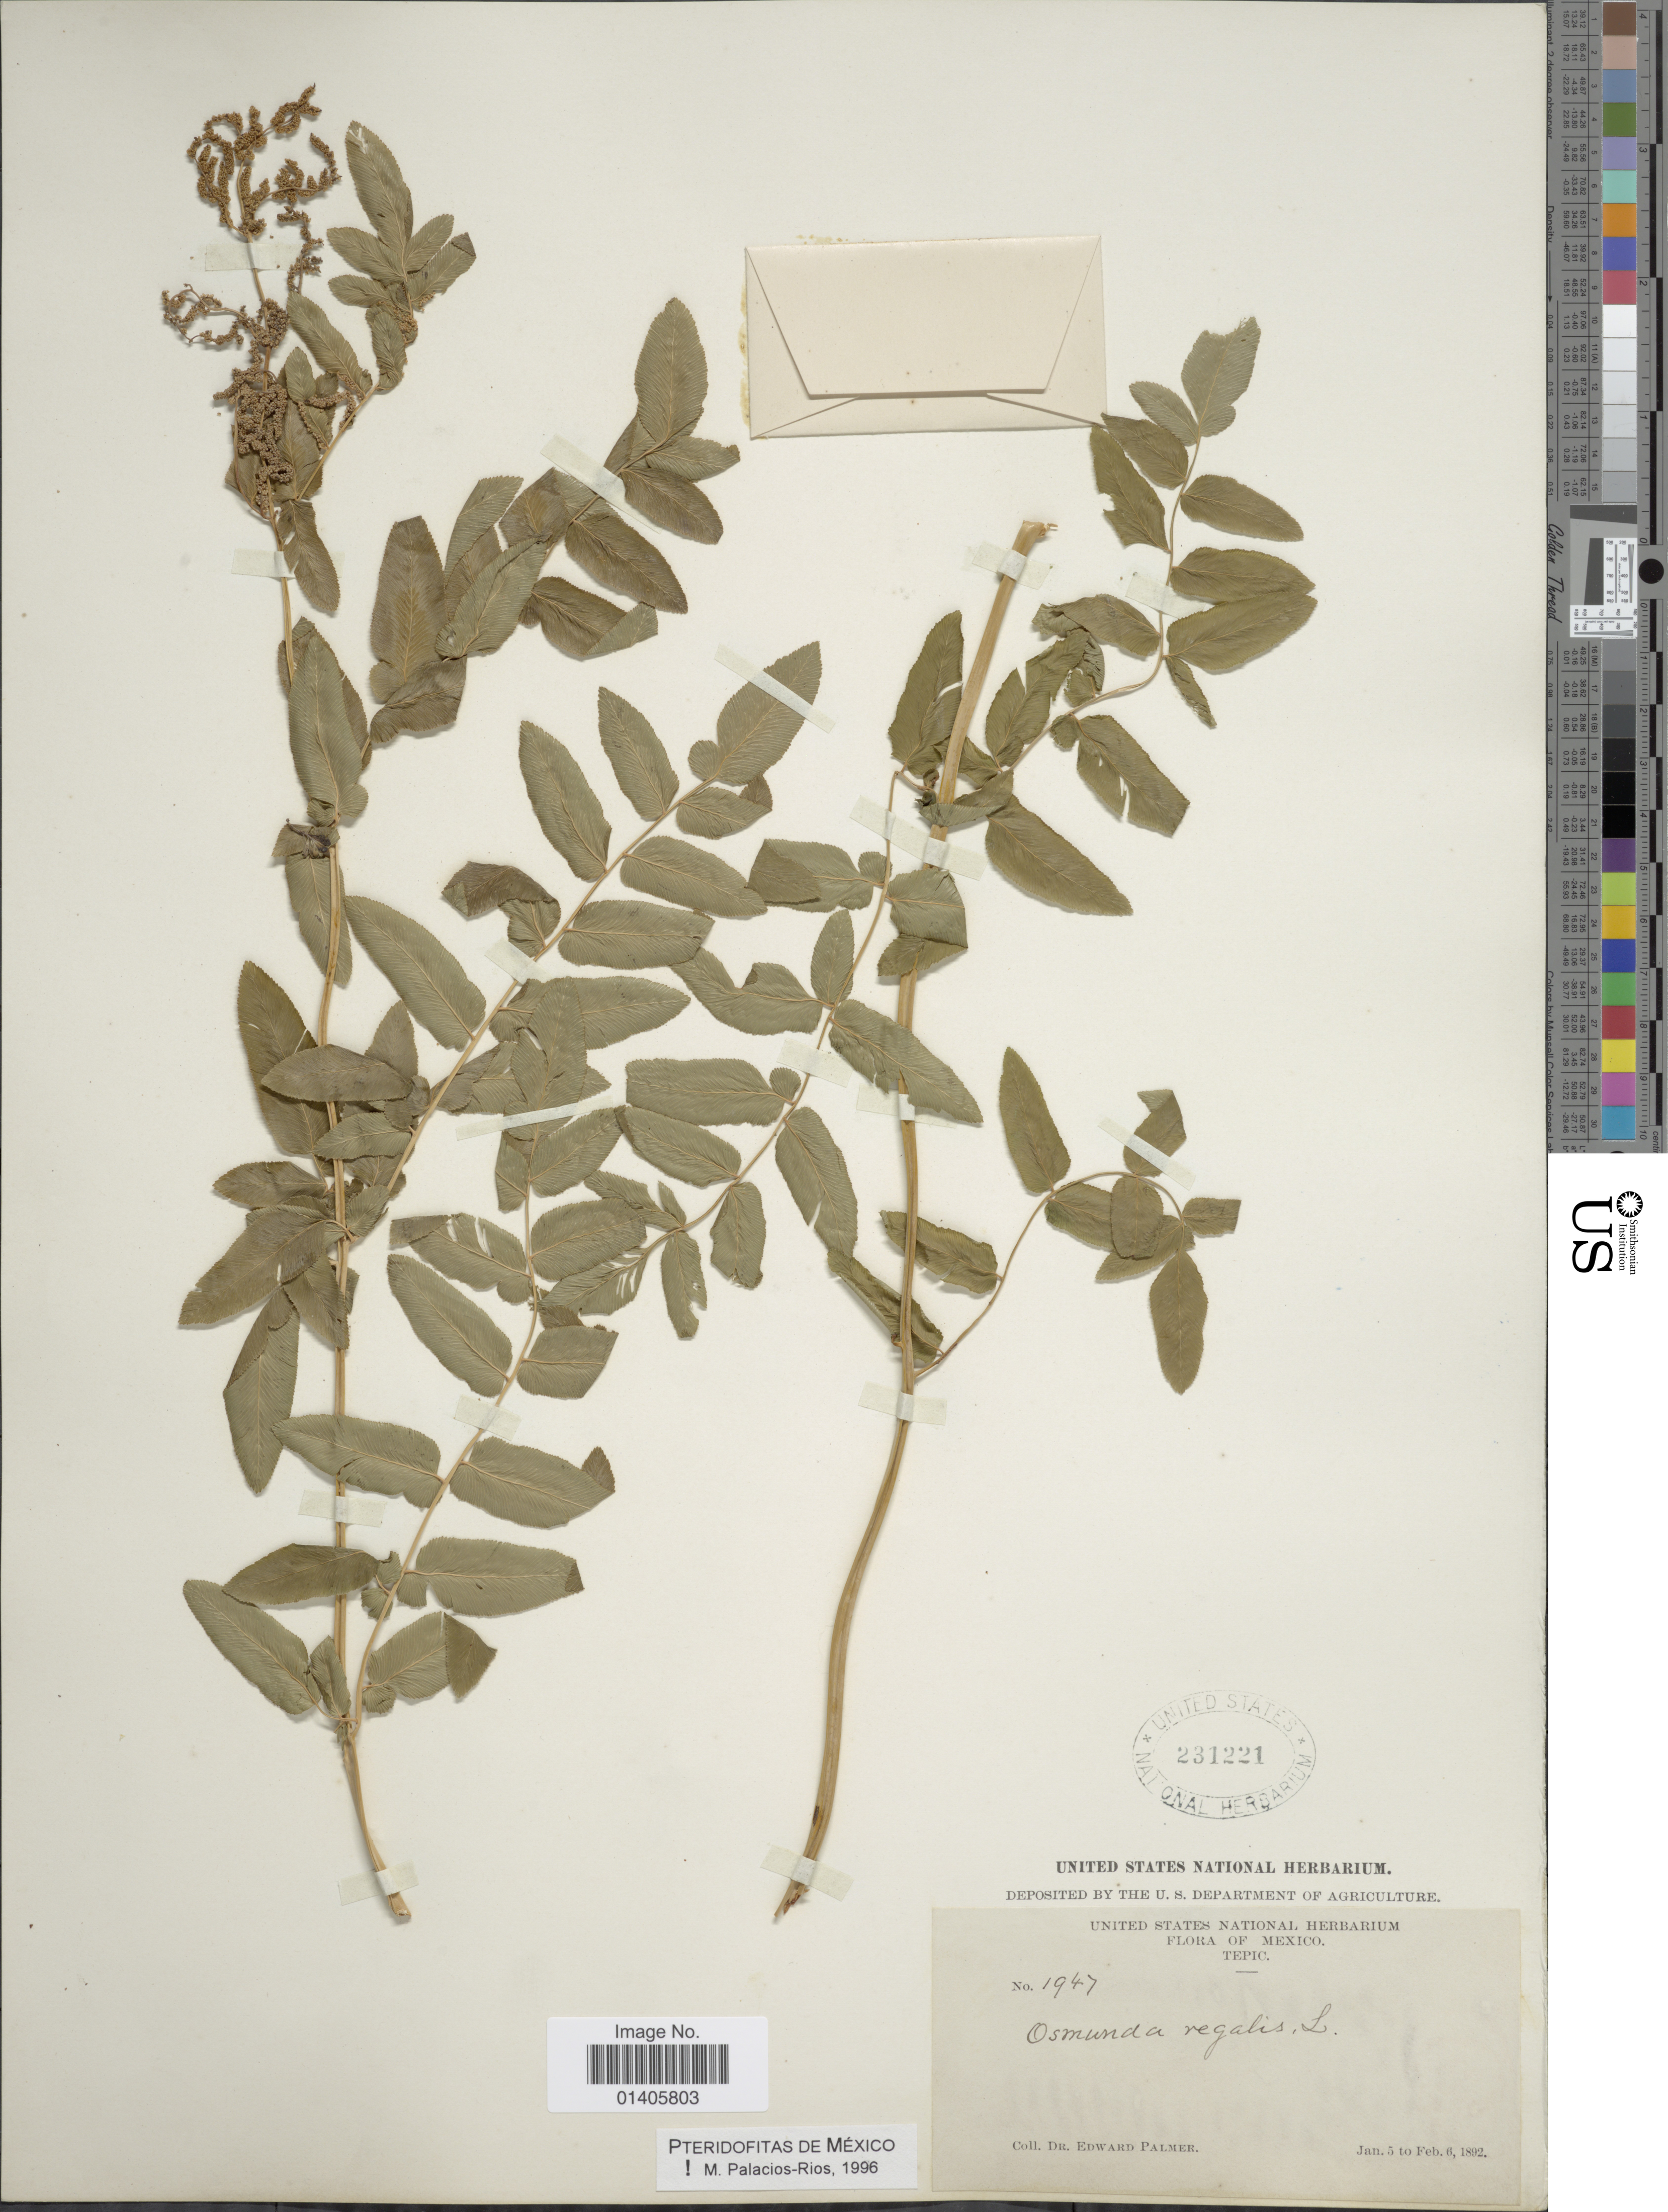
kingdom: Plantae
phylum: Tracheophyta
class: Polypodiopsida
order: Osmundales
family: Osmundaceae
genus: Osmunda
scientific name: Osmunda regalis var. spectabilis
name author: (Willd.) A. Gray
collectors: E. Palmer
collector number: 1947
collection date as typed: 1892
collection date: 1892-01-05/1892-02-06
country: Mexico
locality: Tepic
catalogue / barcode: US 231221